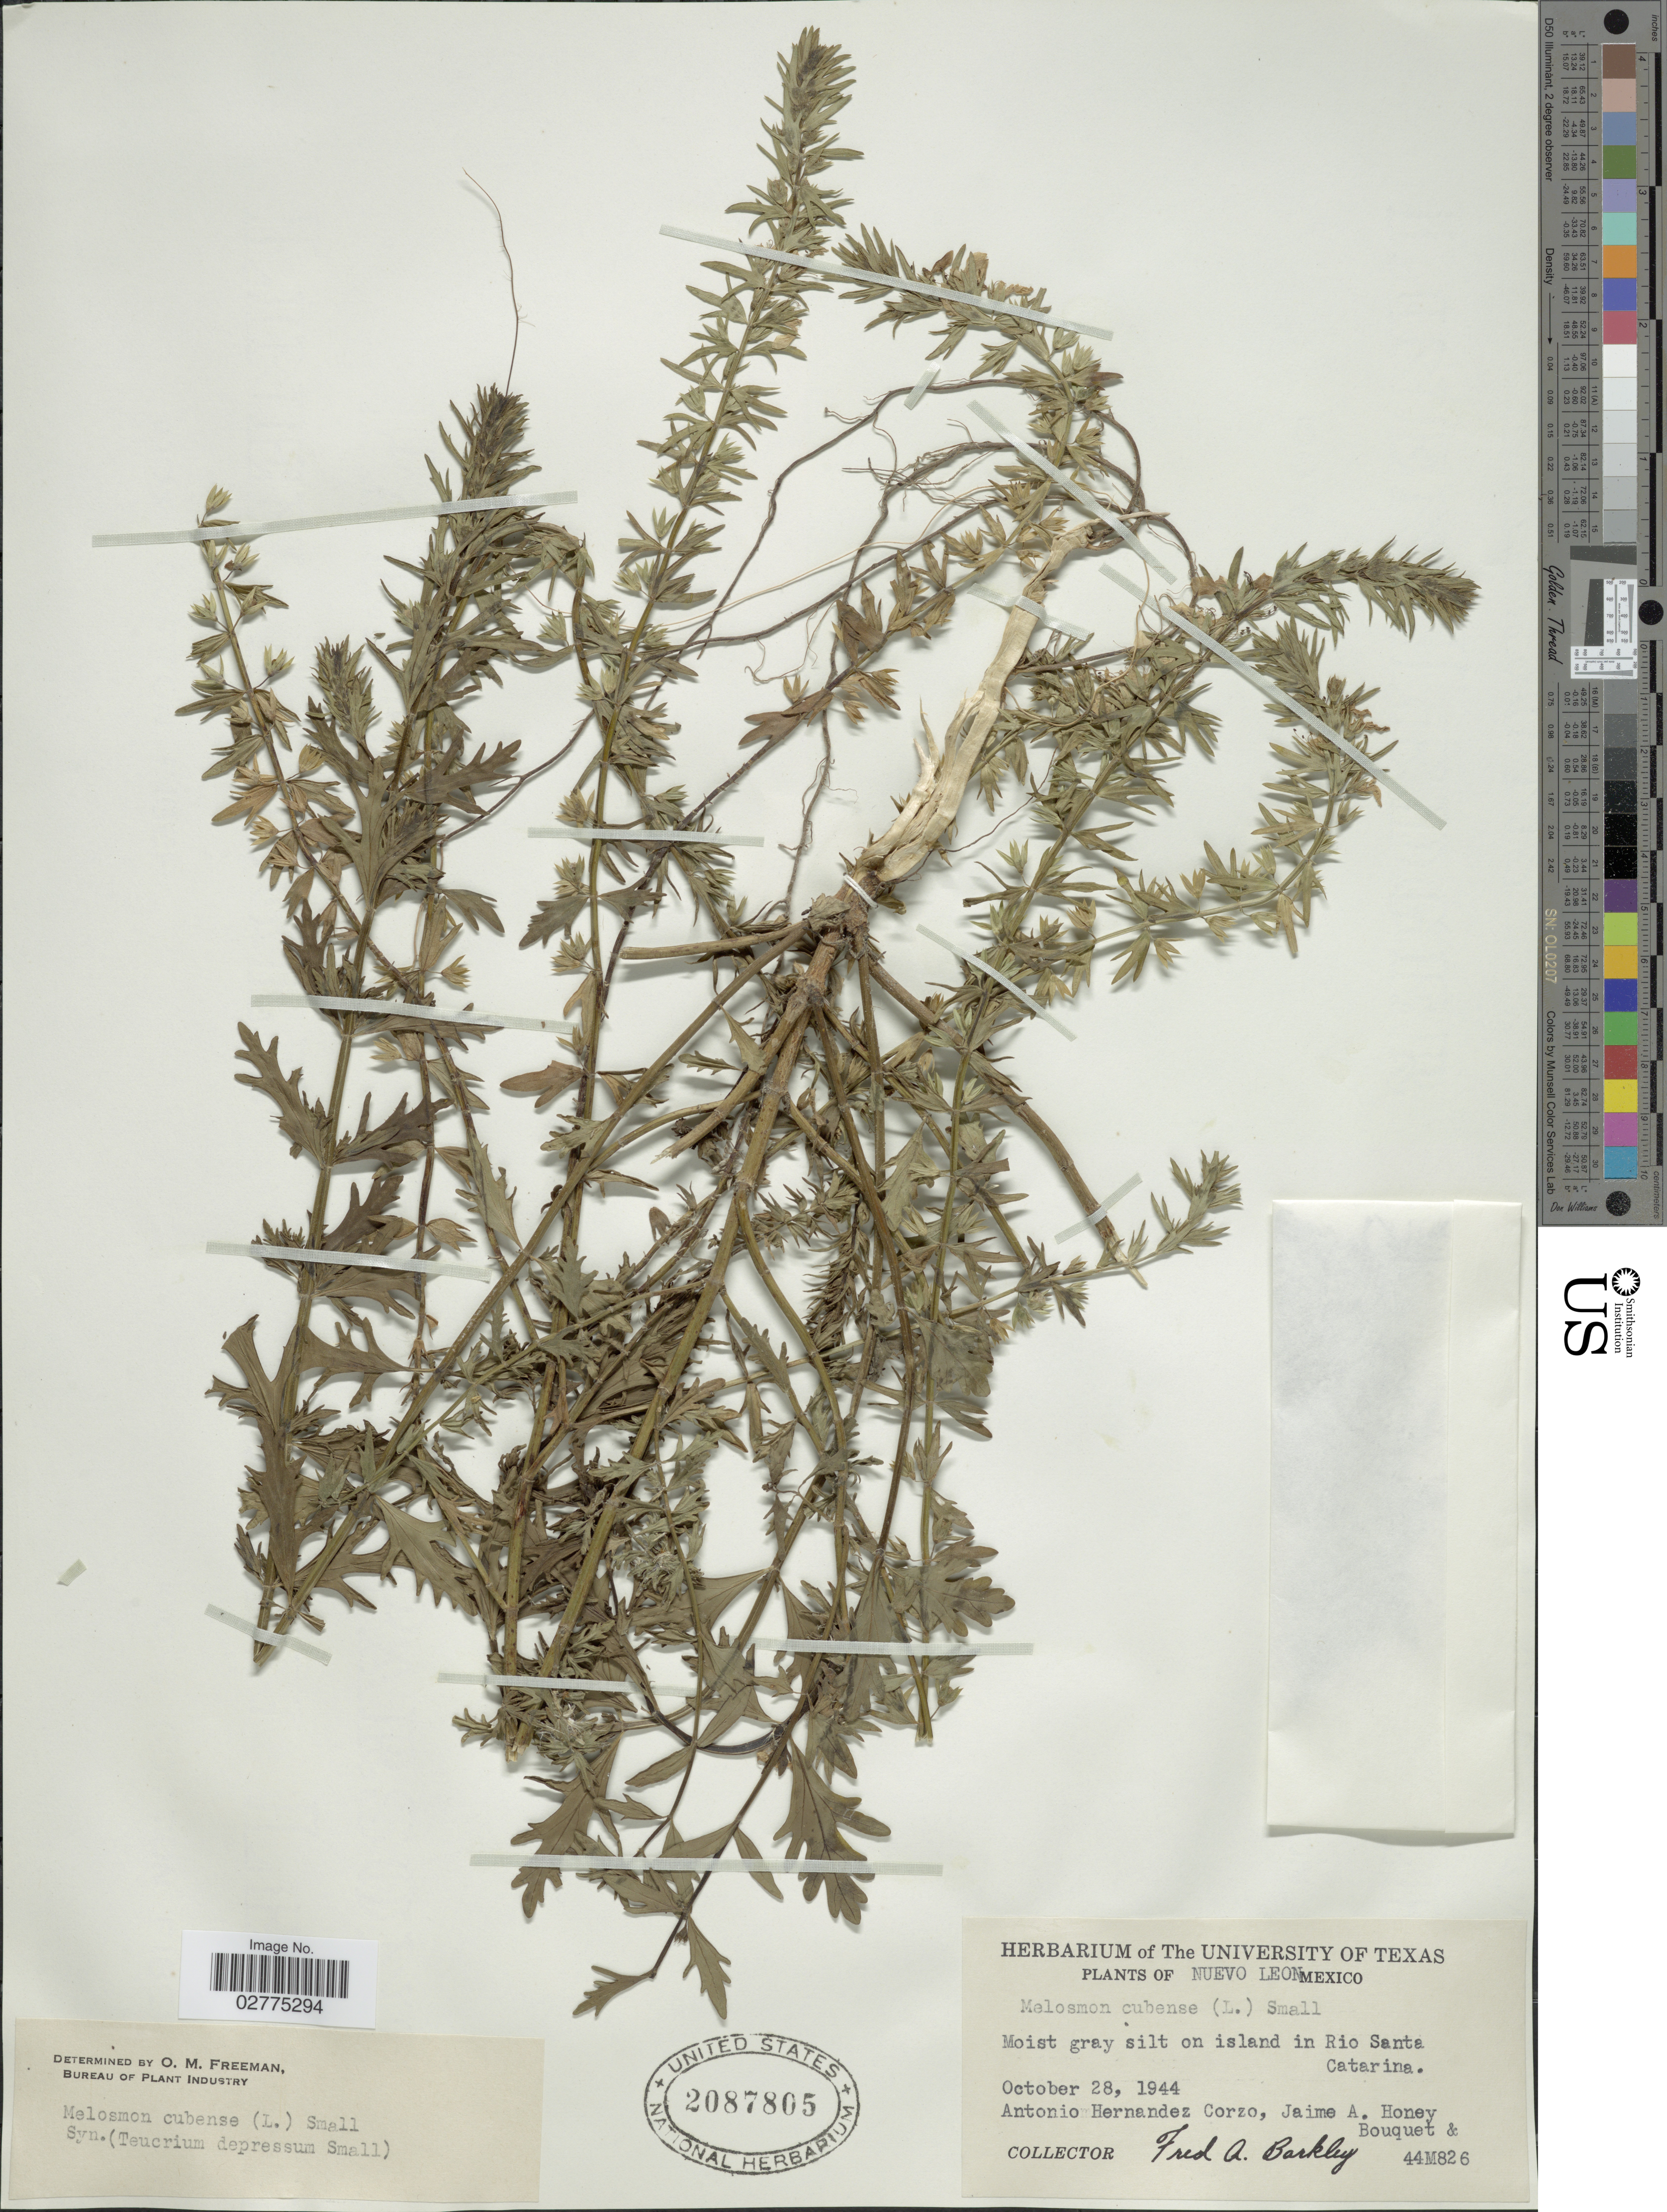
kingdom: Plantae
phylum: Tracheophyta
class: Magnoliopsida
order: Lamiales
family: Lamiaceae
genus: Teucrium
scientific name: Teucrium cubense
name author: Jacq.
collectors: A. Hernandez-Corzo, Honey Bouquet, J. A. & F. A. Barkley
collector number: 44M826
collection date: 1944-10-28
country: Mexico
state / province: Nuevo León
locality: Nuevo Leon, Mexico, Moist gray silt on island in Rio Santa Catarina.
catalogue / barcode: US 2087805